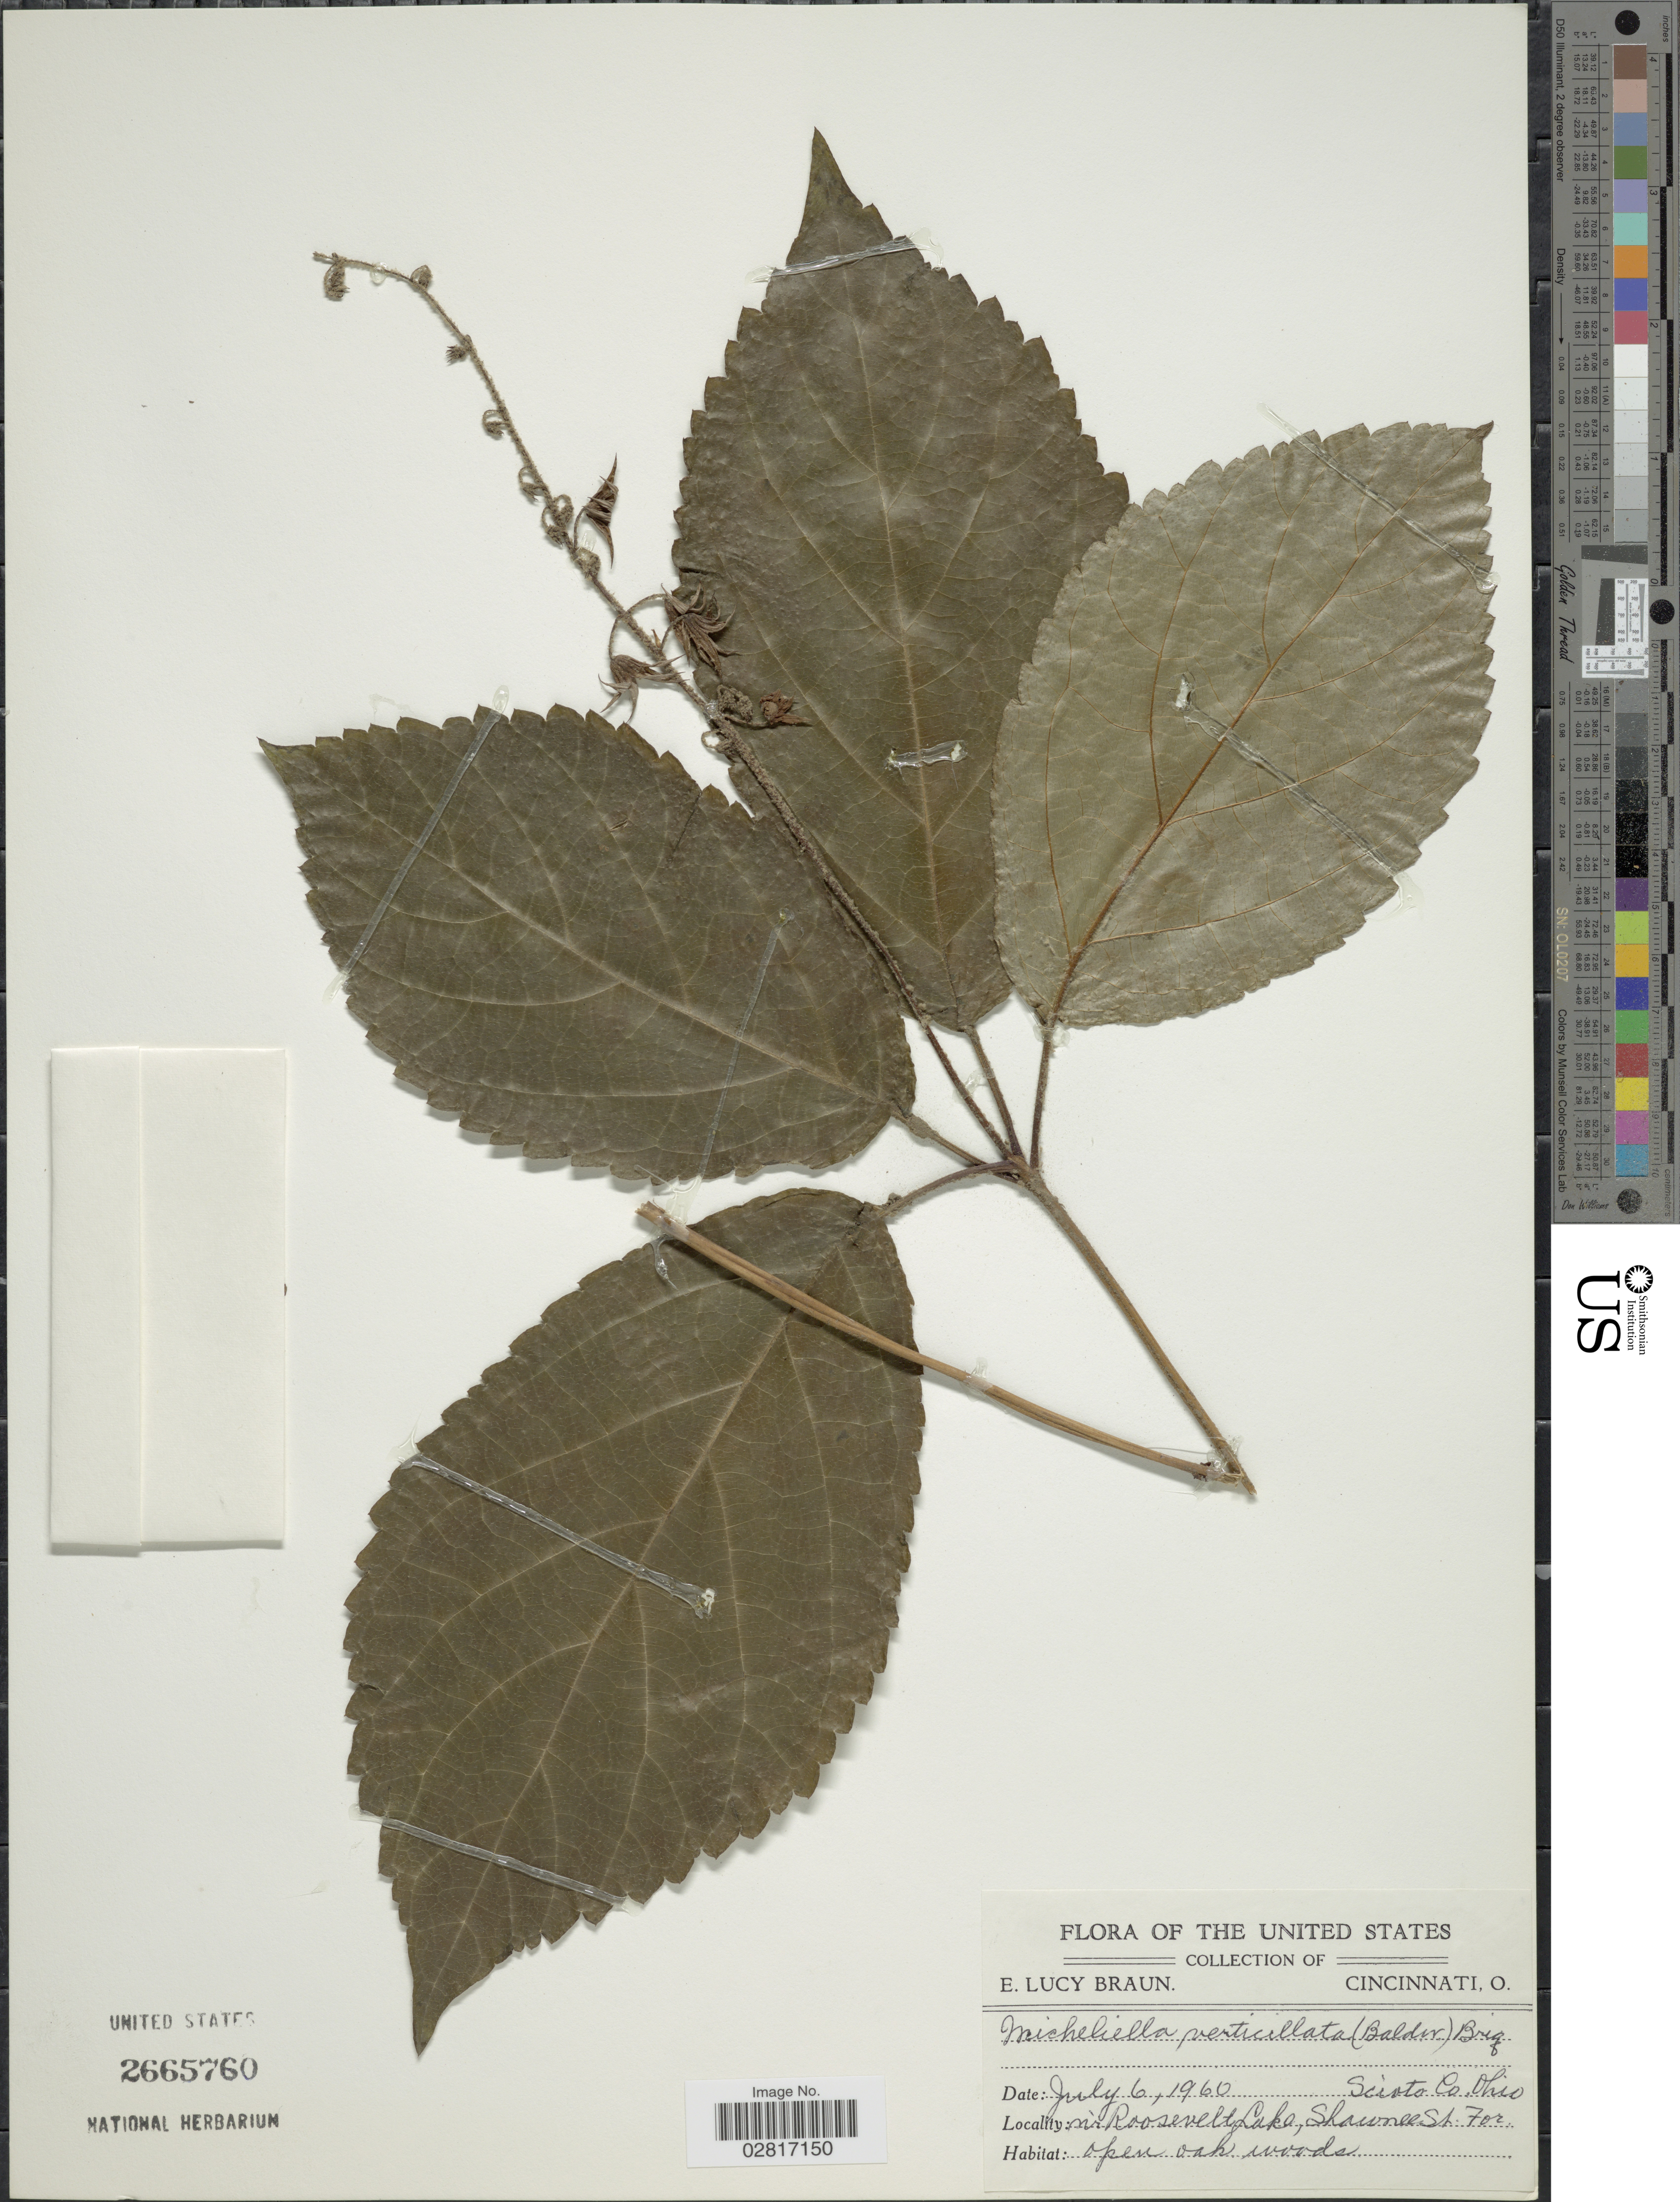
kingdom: Plantae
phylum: Tracheophyta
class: Magnoliopsida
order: Lamiales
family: Lamiaceae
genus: Collinsonia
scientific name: Collinsonia verticillata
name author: Baldwin ex Elliott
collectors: E. L. Braun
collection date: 1960-07-06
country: United States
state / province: Ohio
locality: Scioto Co., nr Roosevelt Lake, Shawnee St. For.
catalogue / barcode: US 2665760